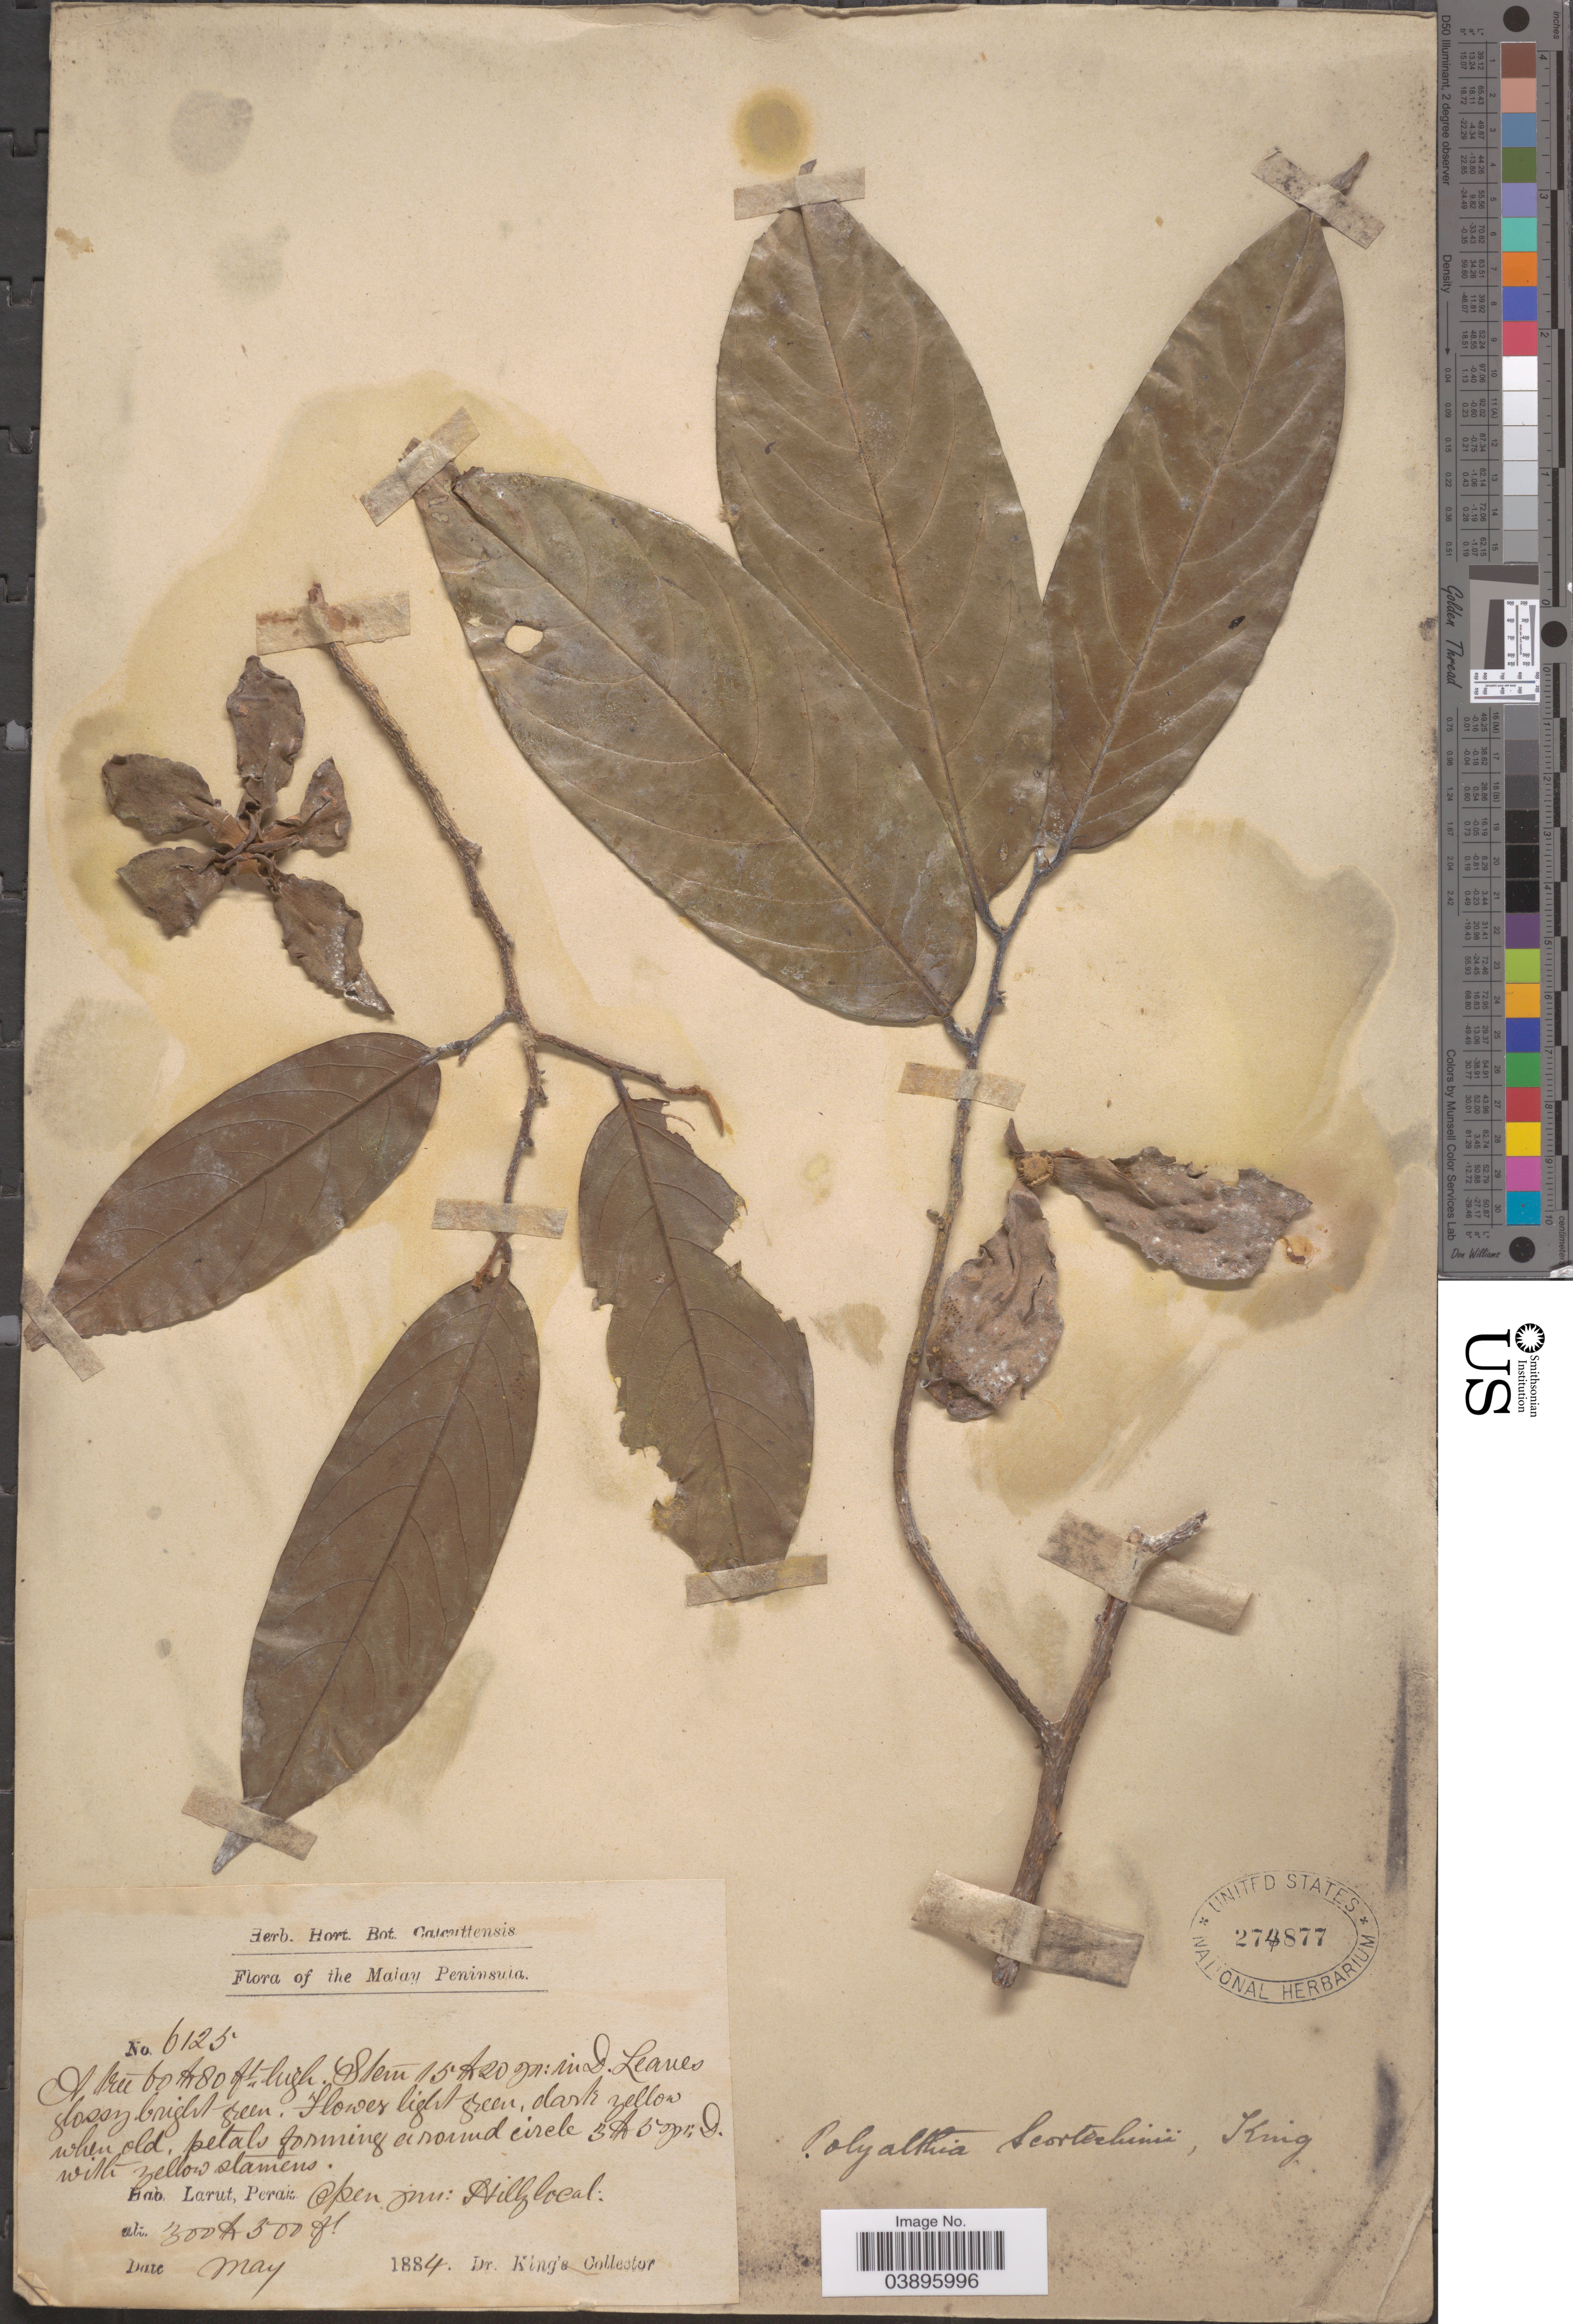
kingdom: Plantae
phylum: Tracheophyta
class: Magnoliopsida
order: Magnoliales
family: Annonaceae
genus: Polyalthia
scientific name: Polyalthia scortechinii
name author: King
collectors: Dr. King's collector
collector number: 6125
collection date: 1884-05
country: Malaysia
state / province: Perak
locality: The Malay Peninsula. Larut, Perak. Open jun: Hilly local.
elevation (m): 91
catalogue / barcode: US 274877